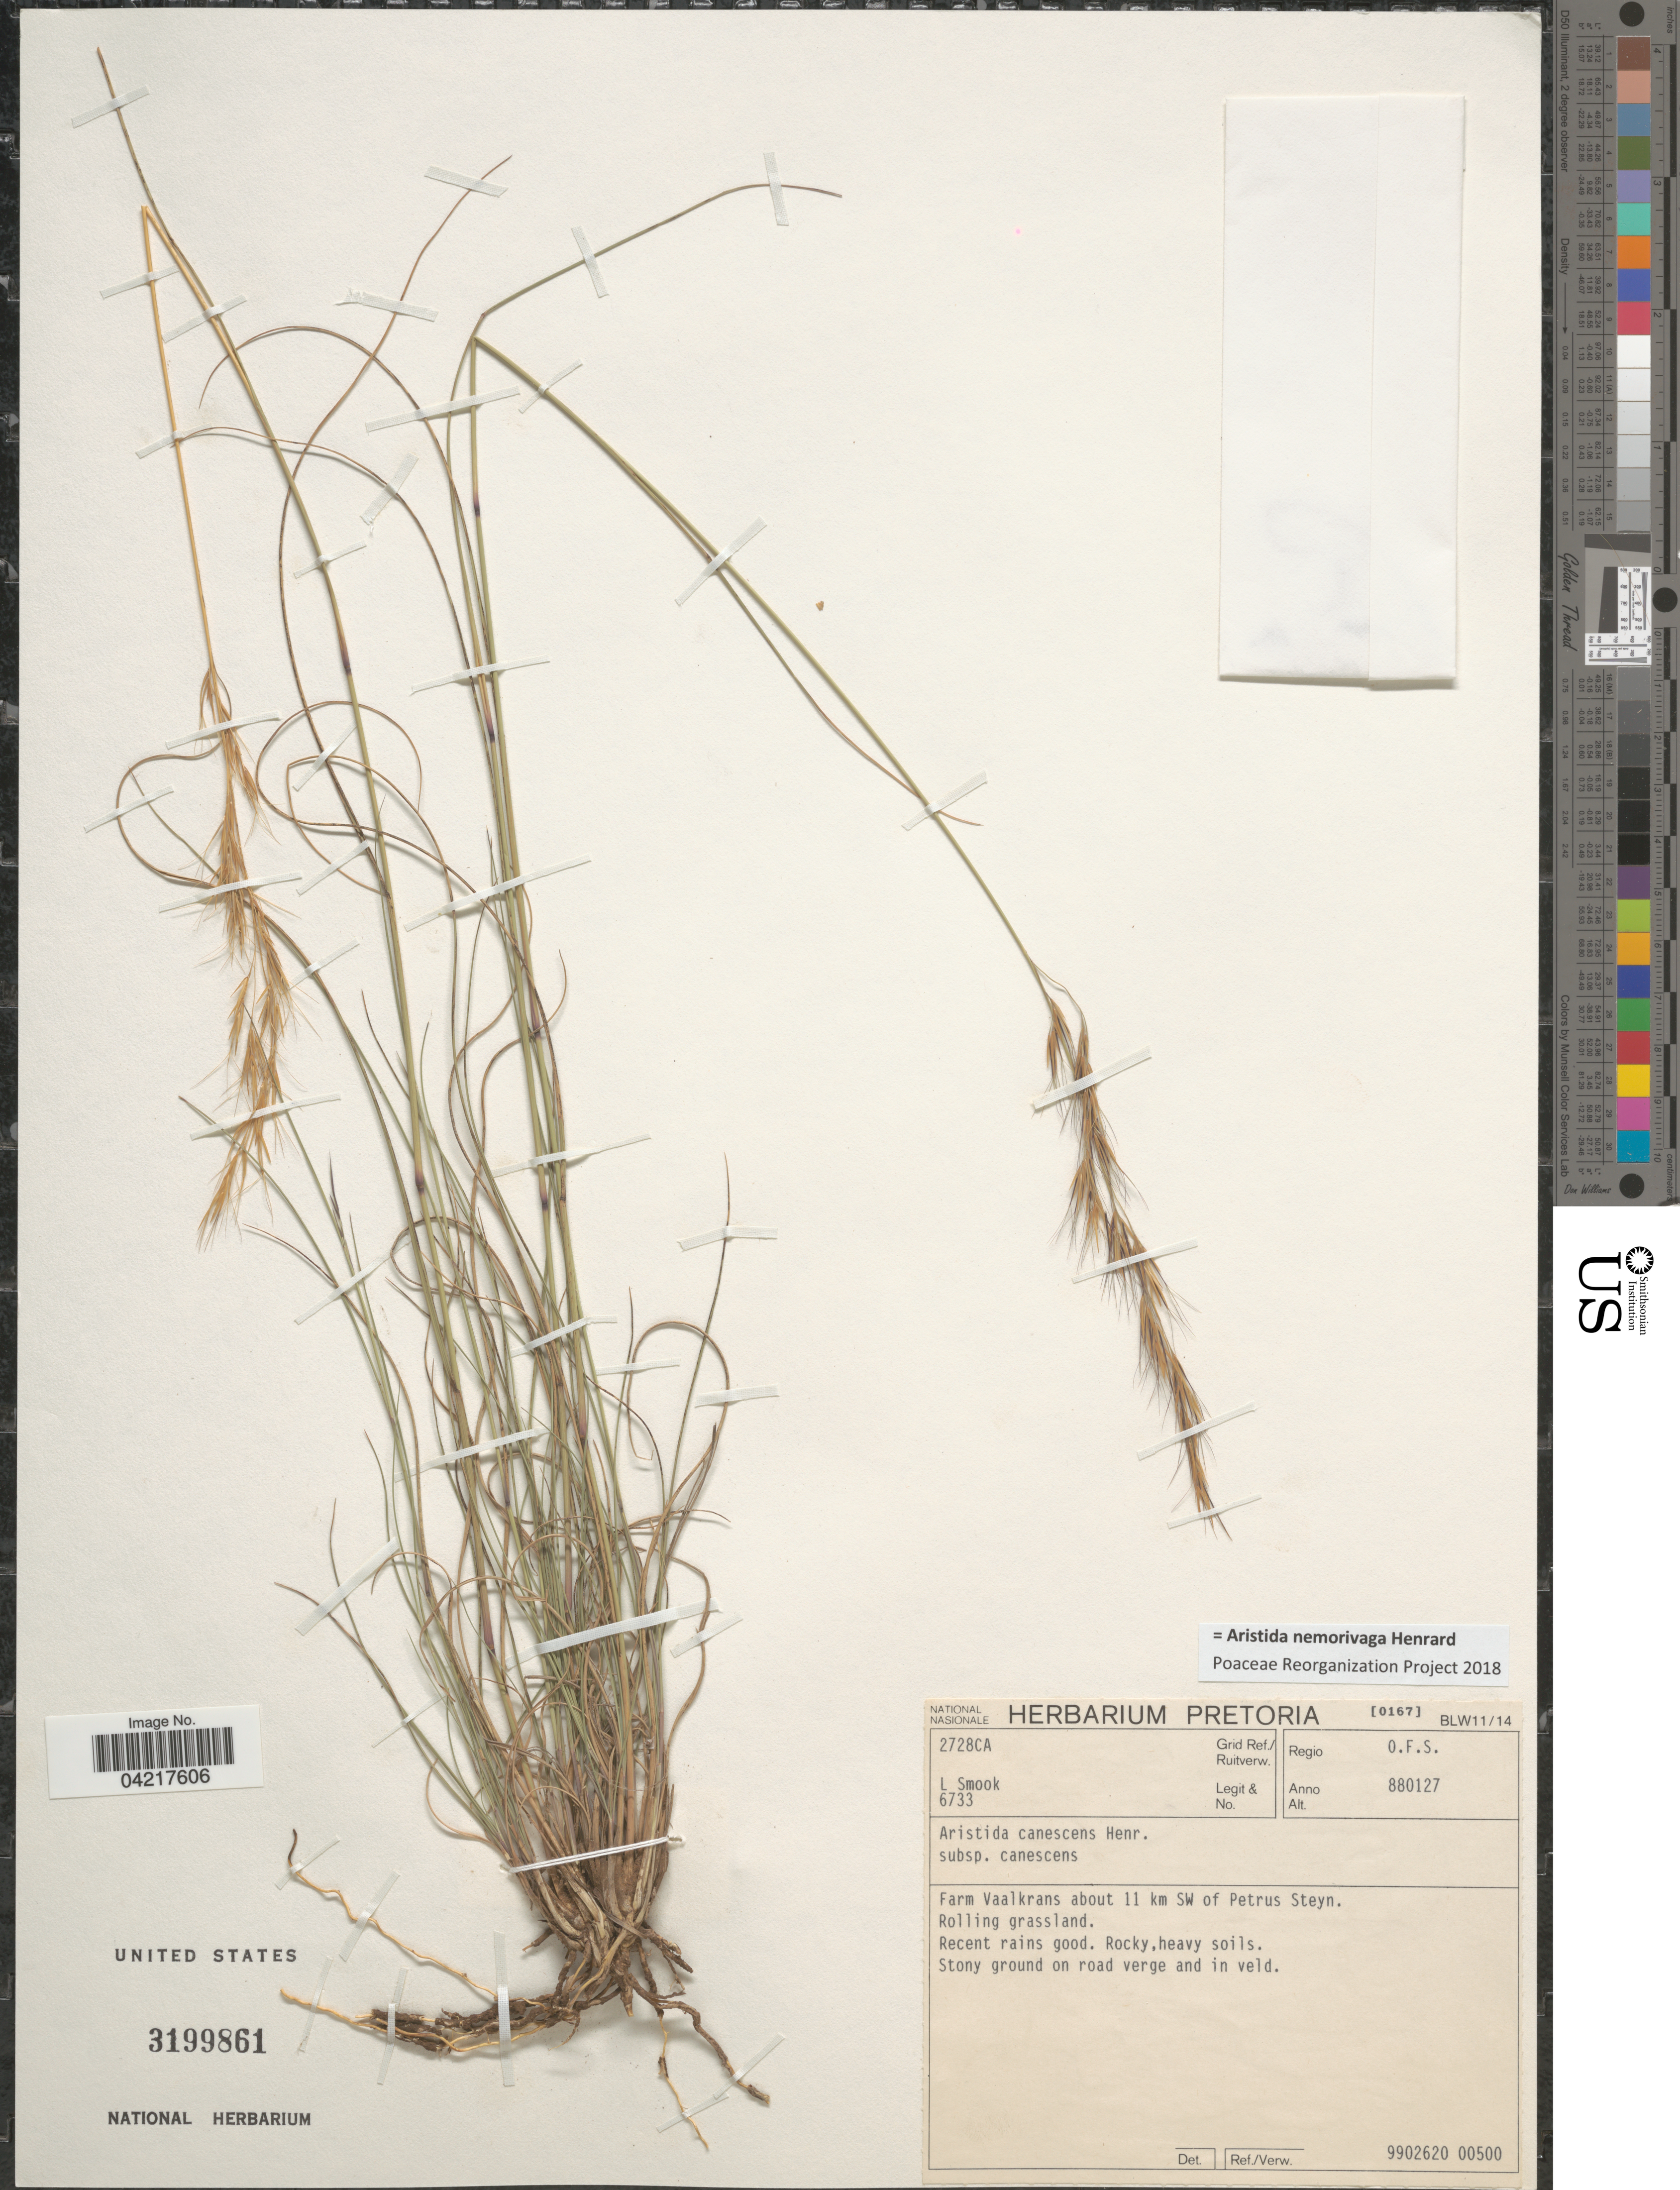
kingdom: Plantae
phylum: Tracheophyta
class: Liliopsida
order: Poales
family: Poaceae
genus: Aristida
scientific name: Aristida nemorivaga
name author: Henr.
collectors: L. Smook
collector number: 6733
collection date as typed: Transcribed d/m/y: 27/1/88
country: South Africa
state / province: Free State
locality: Grid Ref./ Ruitverw. 2728CA. Regio O.F.S. Farm Vaalkrans about 11 km SW of Petrus Steyn. Rolling grassland.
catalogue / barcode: US 3199861